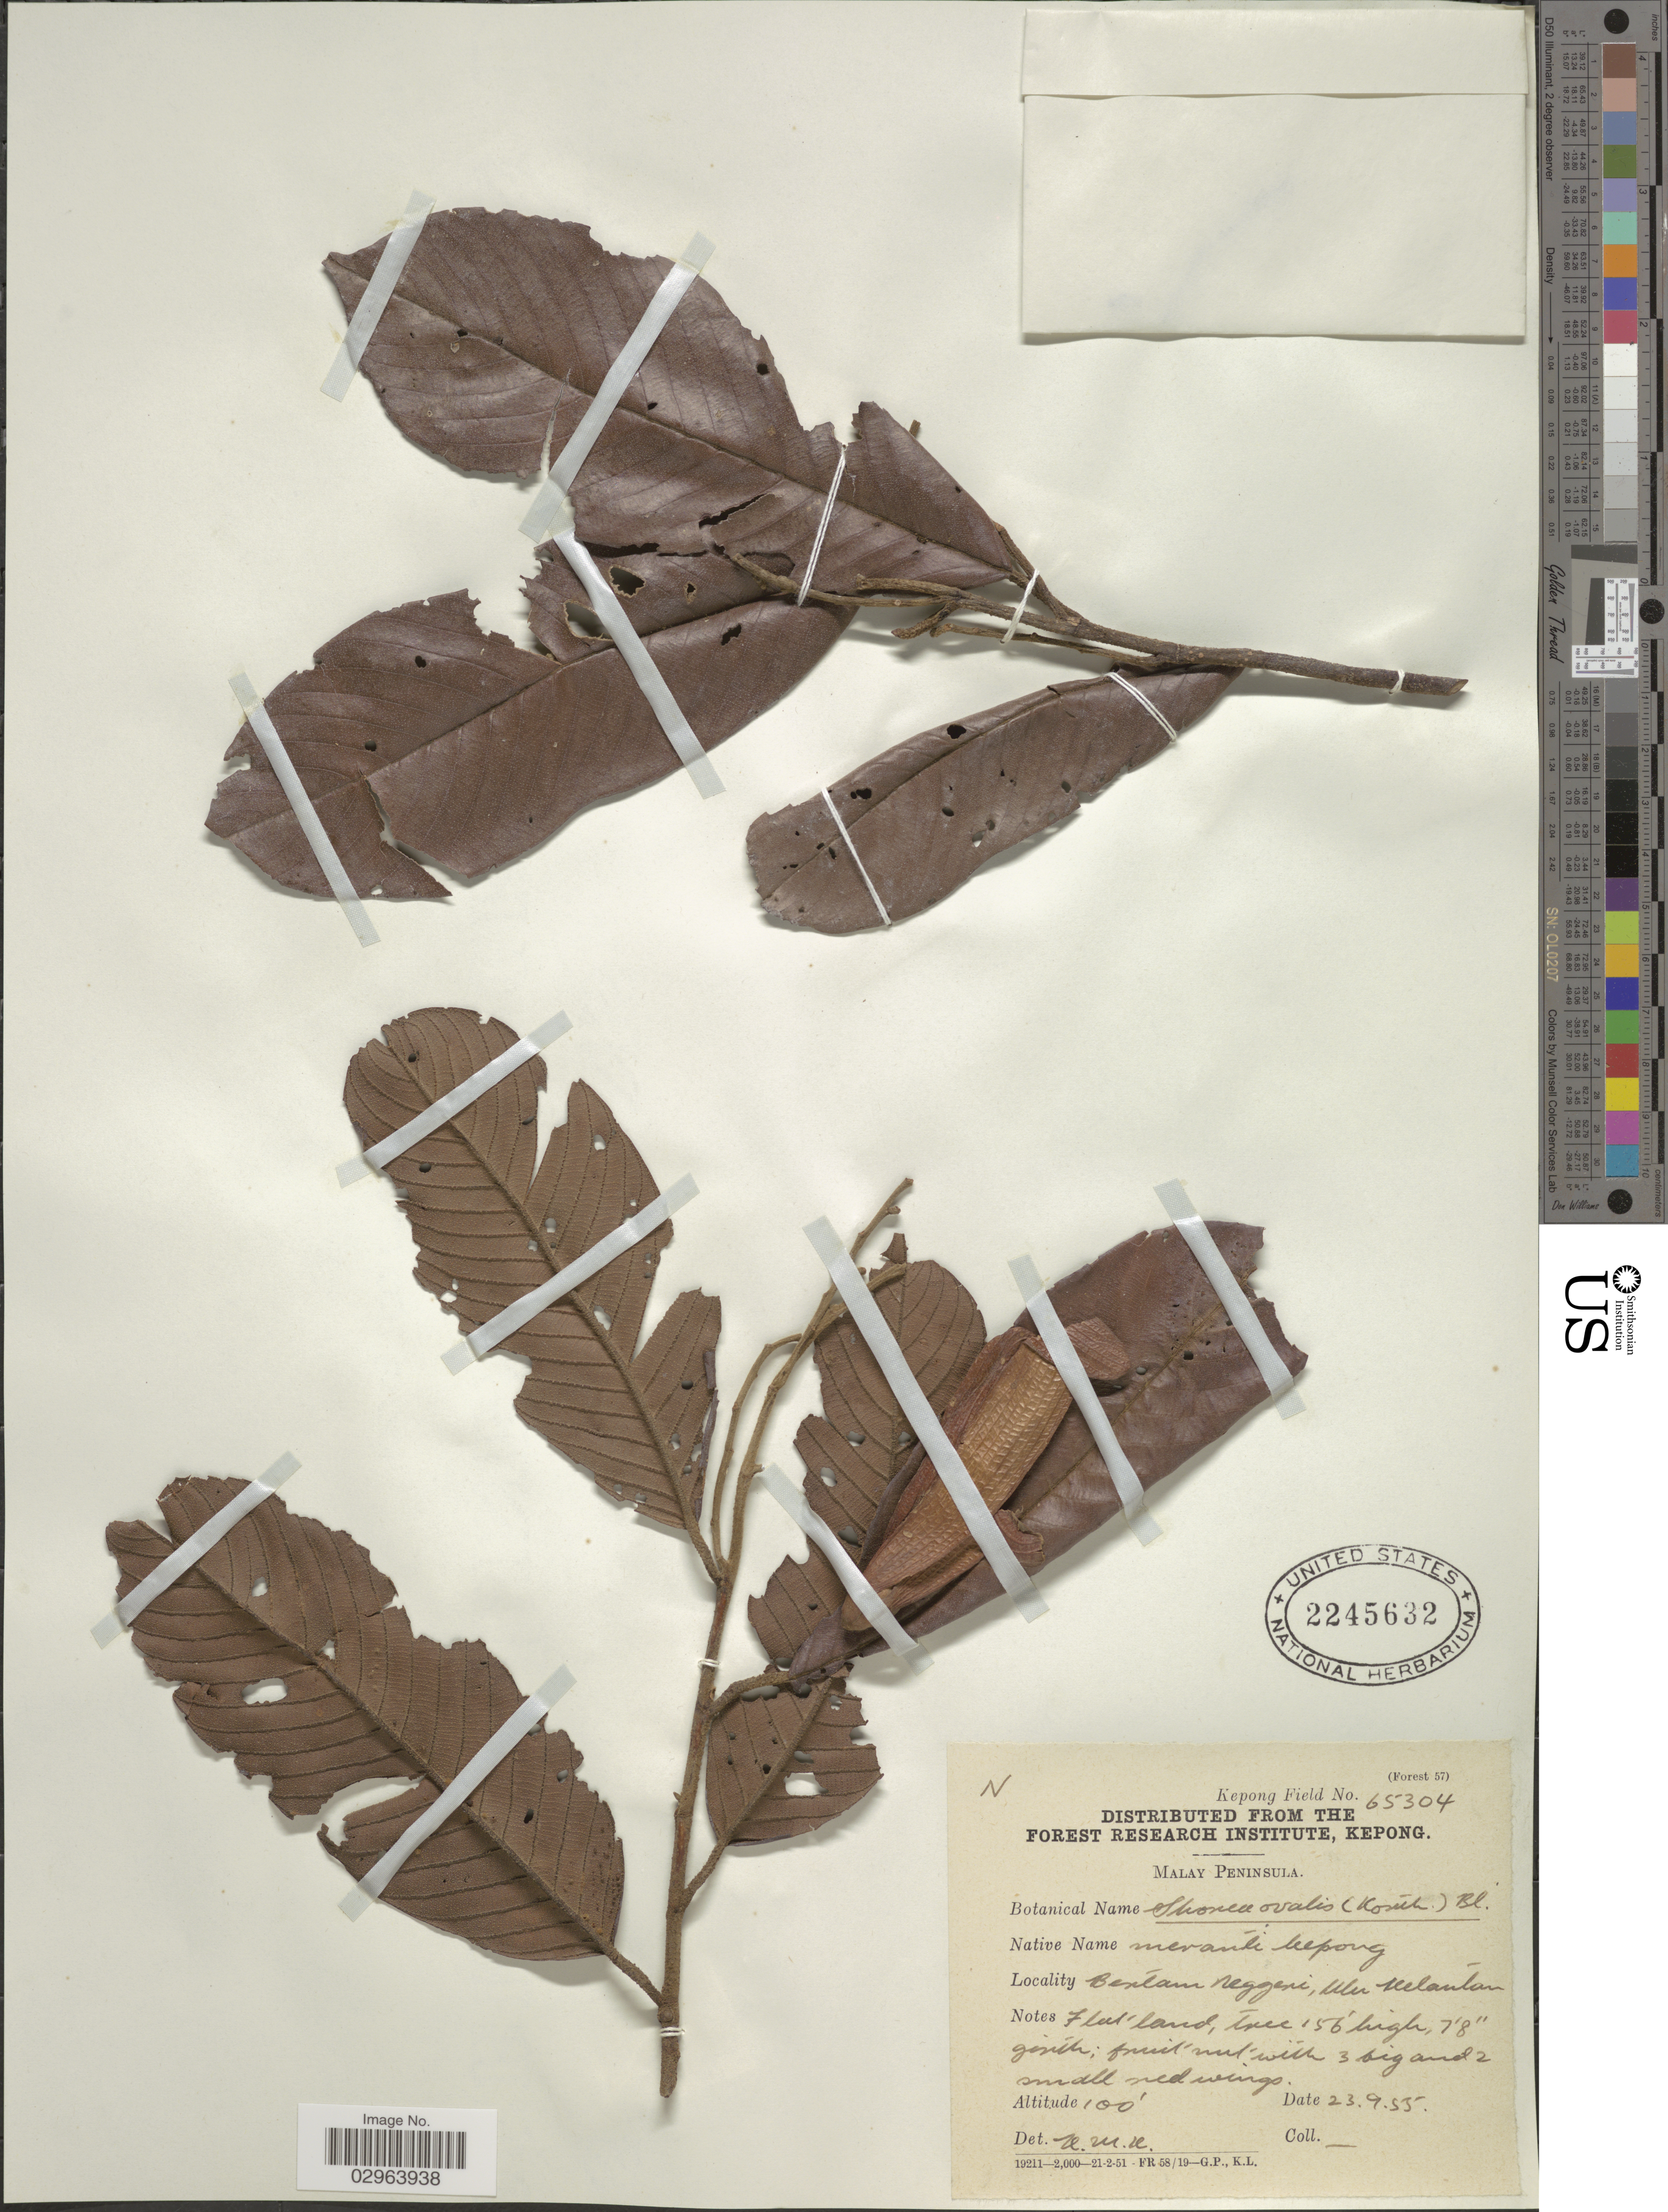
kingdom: Plantae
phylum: Tracheophyta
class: Magnoliopsida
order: Malvales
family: Dipterocarpaceae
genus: Rubroshorea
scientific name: Rubroshorea ovalis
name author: (Korth.) P.S. Ashton & J. Heck.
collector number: Kepong Field 65304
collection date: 1955-09-23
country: Malaysia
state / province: Kelantan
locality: Malay Peninsula. Bentam Neggeri, Ulu [interpreted] Kelantan [interpreted].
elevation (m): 30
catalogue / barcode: US 2245632